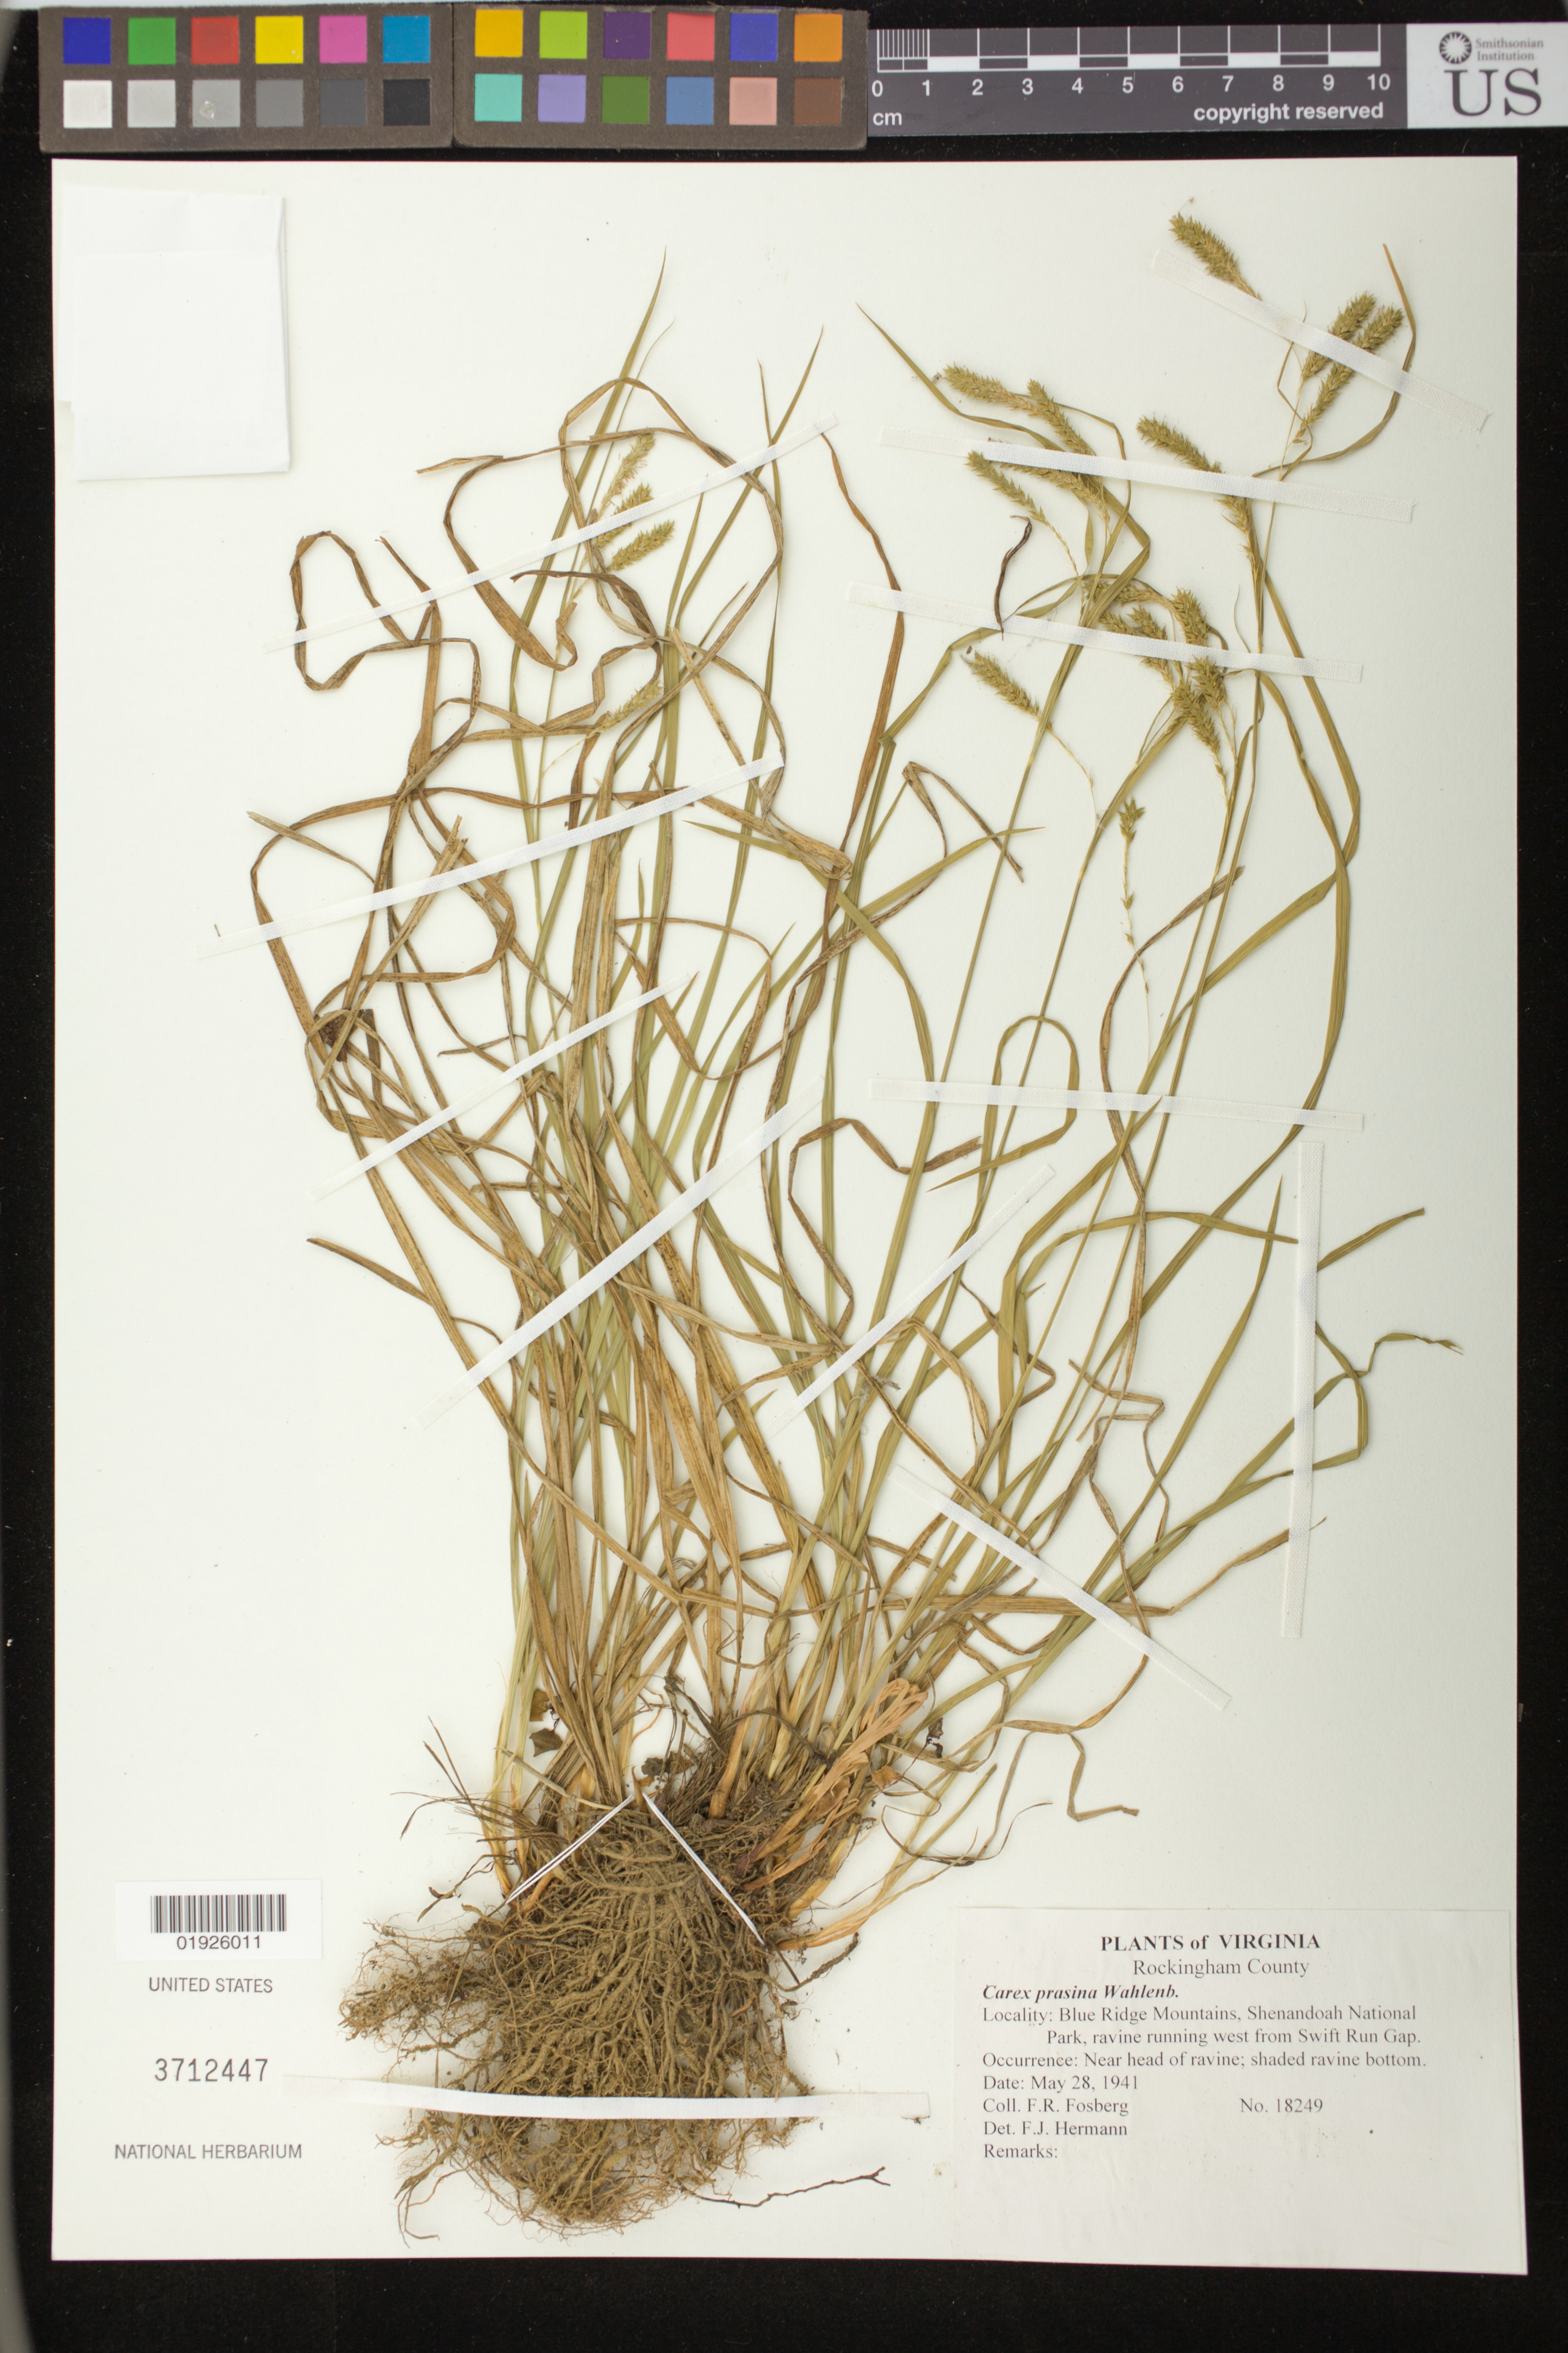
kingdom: Plantae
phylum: Tracheophyta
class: Liliopsida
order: Poales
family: Cyperaceae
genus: Carex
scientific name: Carex prasina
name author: Wahlenb.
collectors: F. R. Fosberg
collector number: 18249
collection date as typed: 28 May 1941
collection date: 1941-05-28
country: United States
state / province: Virginia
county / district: Rockingham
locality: Blue Ridge Mountains, Shenandoah National Park, ravine running west from Swift Run Gap.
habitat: Near head of ravine; shaded ravine bottom.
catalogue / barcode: US 3712447